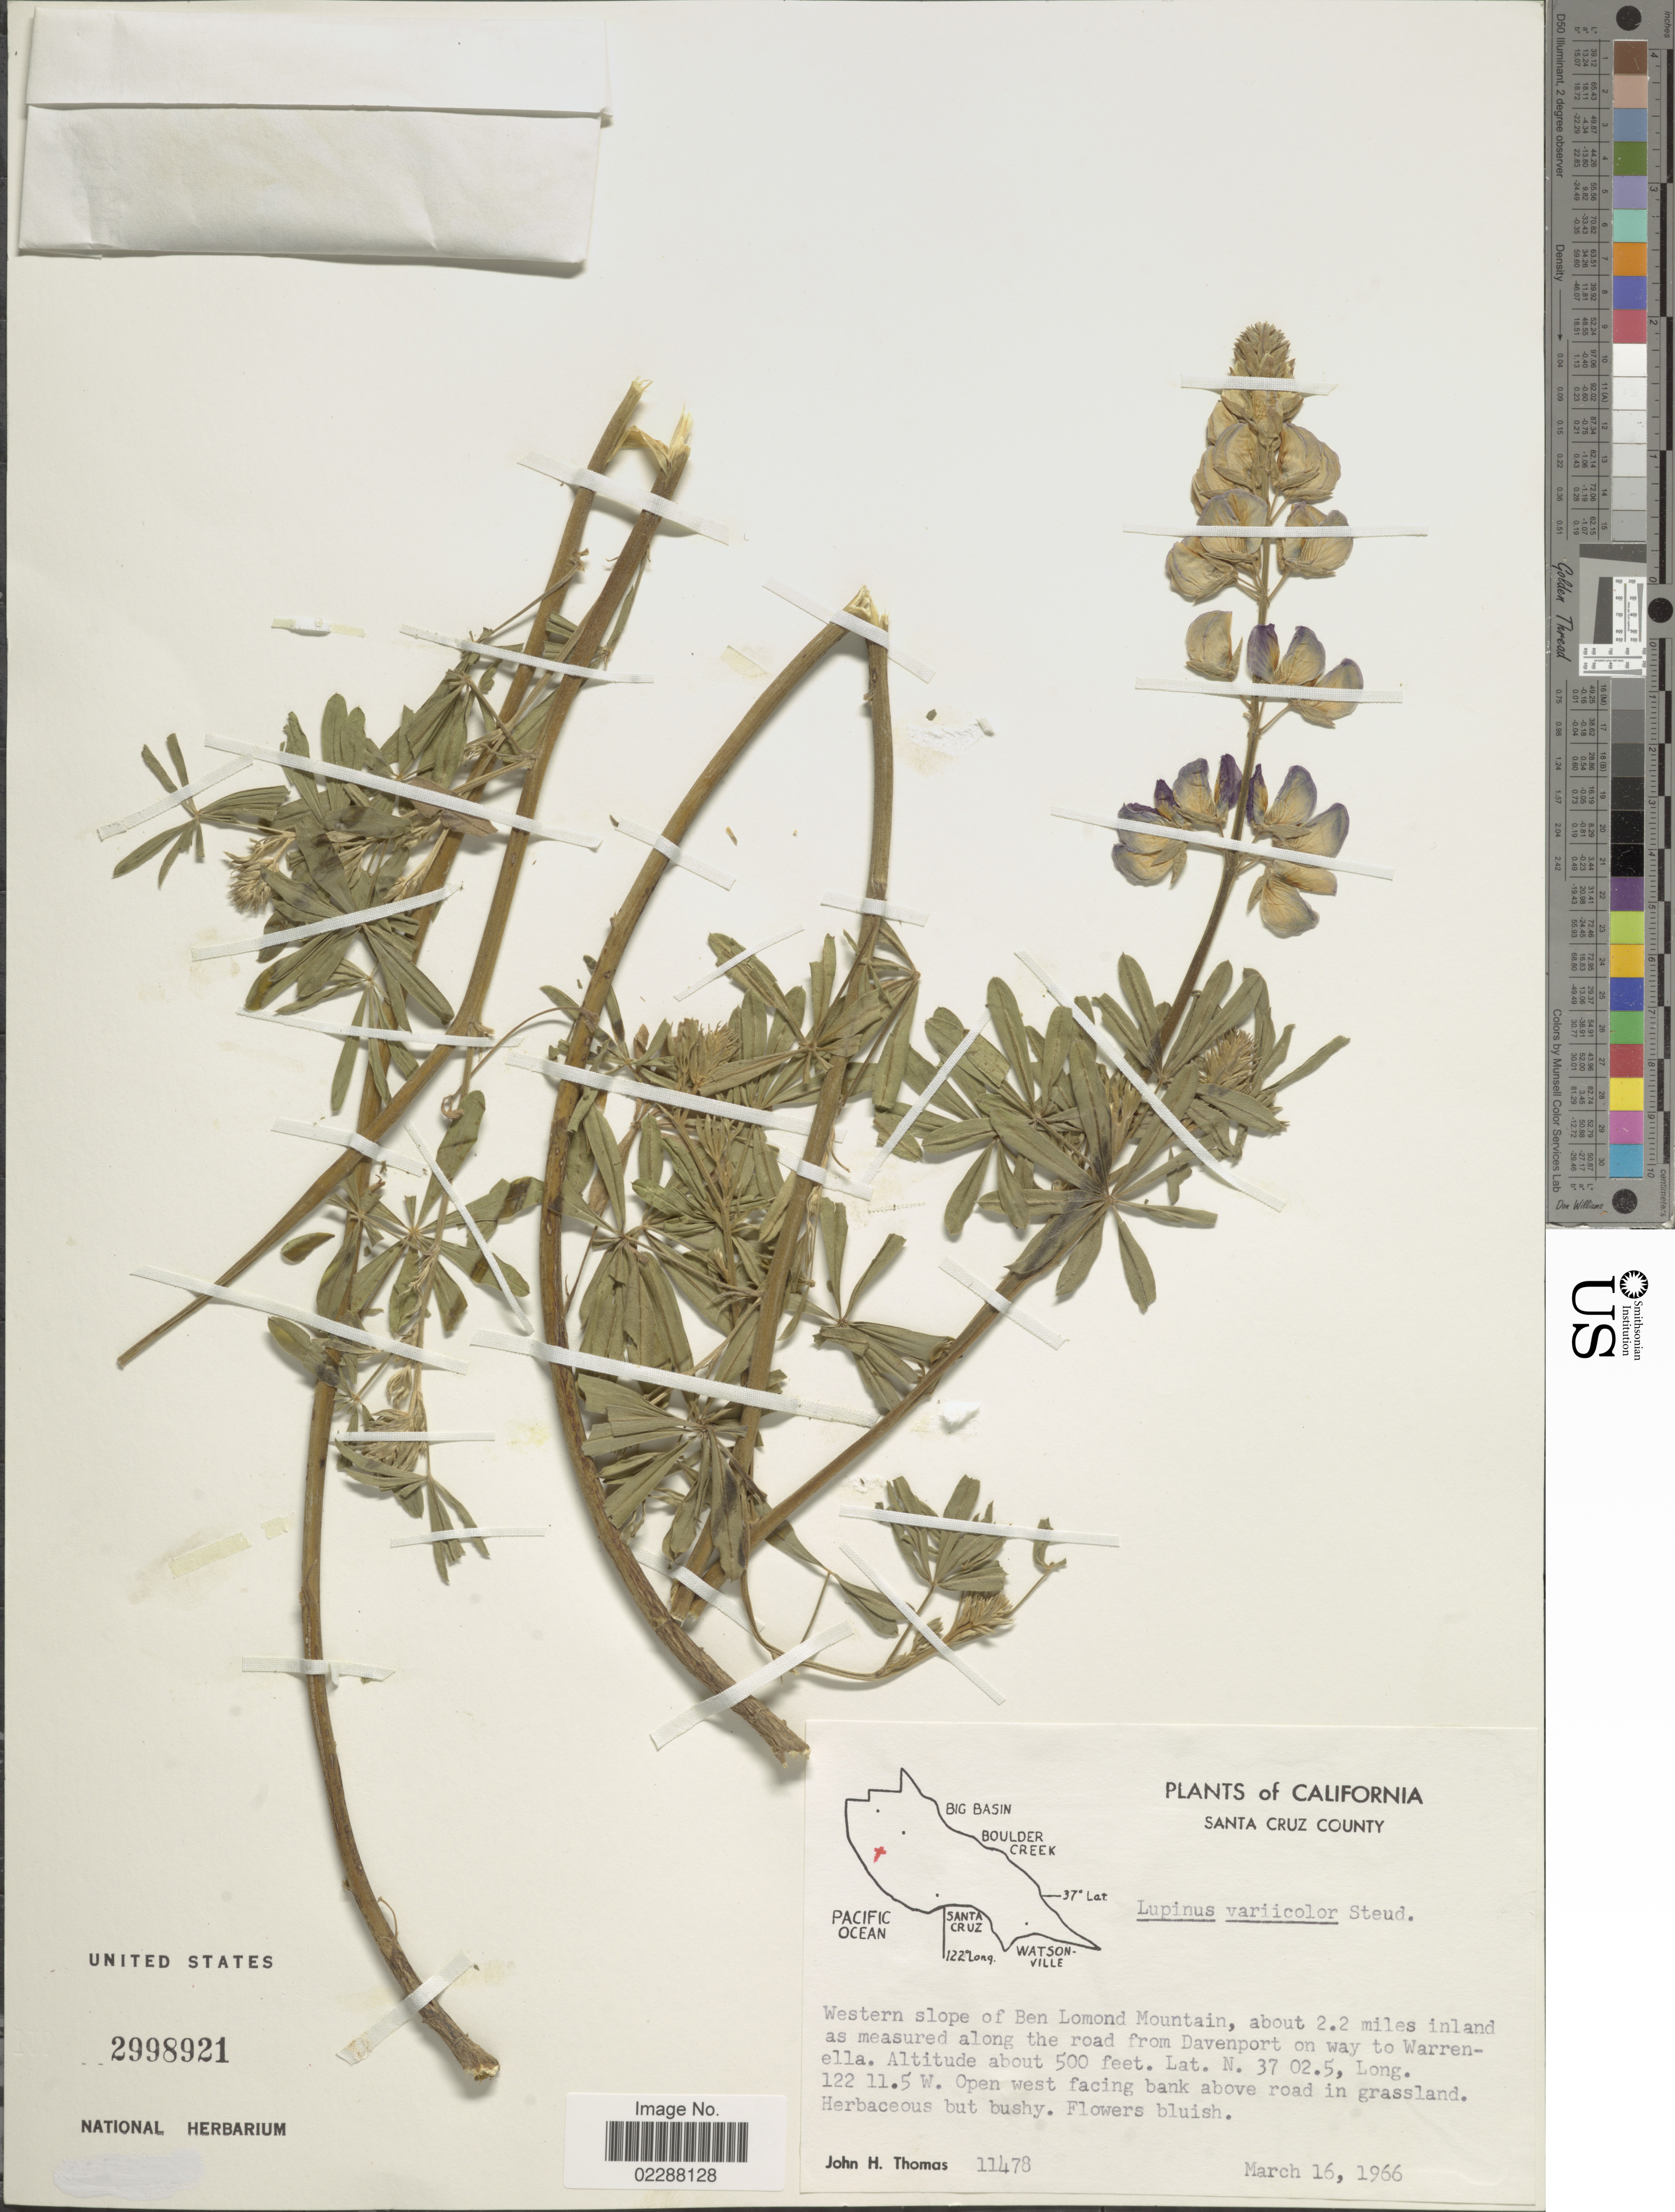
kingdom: Plantae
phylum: Tracheophyta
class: Magnoliopsida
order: Fabales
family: Fabaceae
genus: Lupinus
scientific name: Lupinus variicolor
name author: Steud.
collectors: J. H. Thomas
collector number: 11478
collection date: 1966-03-16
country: United States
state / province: California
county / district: Santa Cruz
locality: Santa Cruz County, Western slope of Ben Lomond Mountain, about 2.2 miles inland as measured along the road from Davenport on way to Warrenella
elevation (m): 152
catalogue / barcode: US 2998921